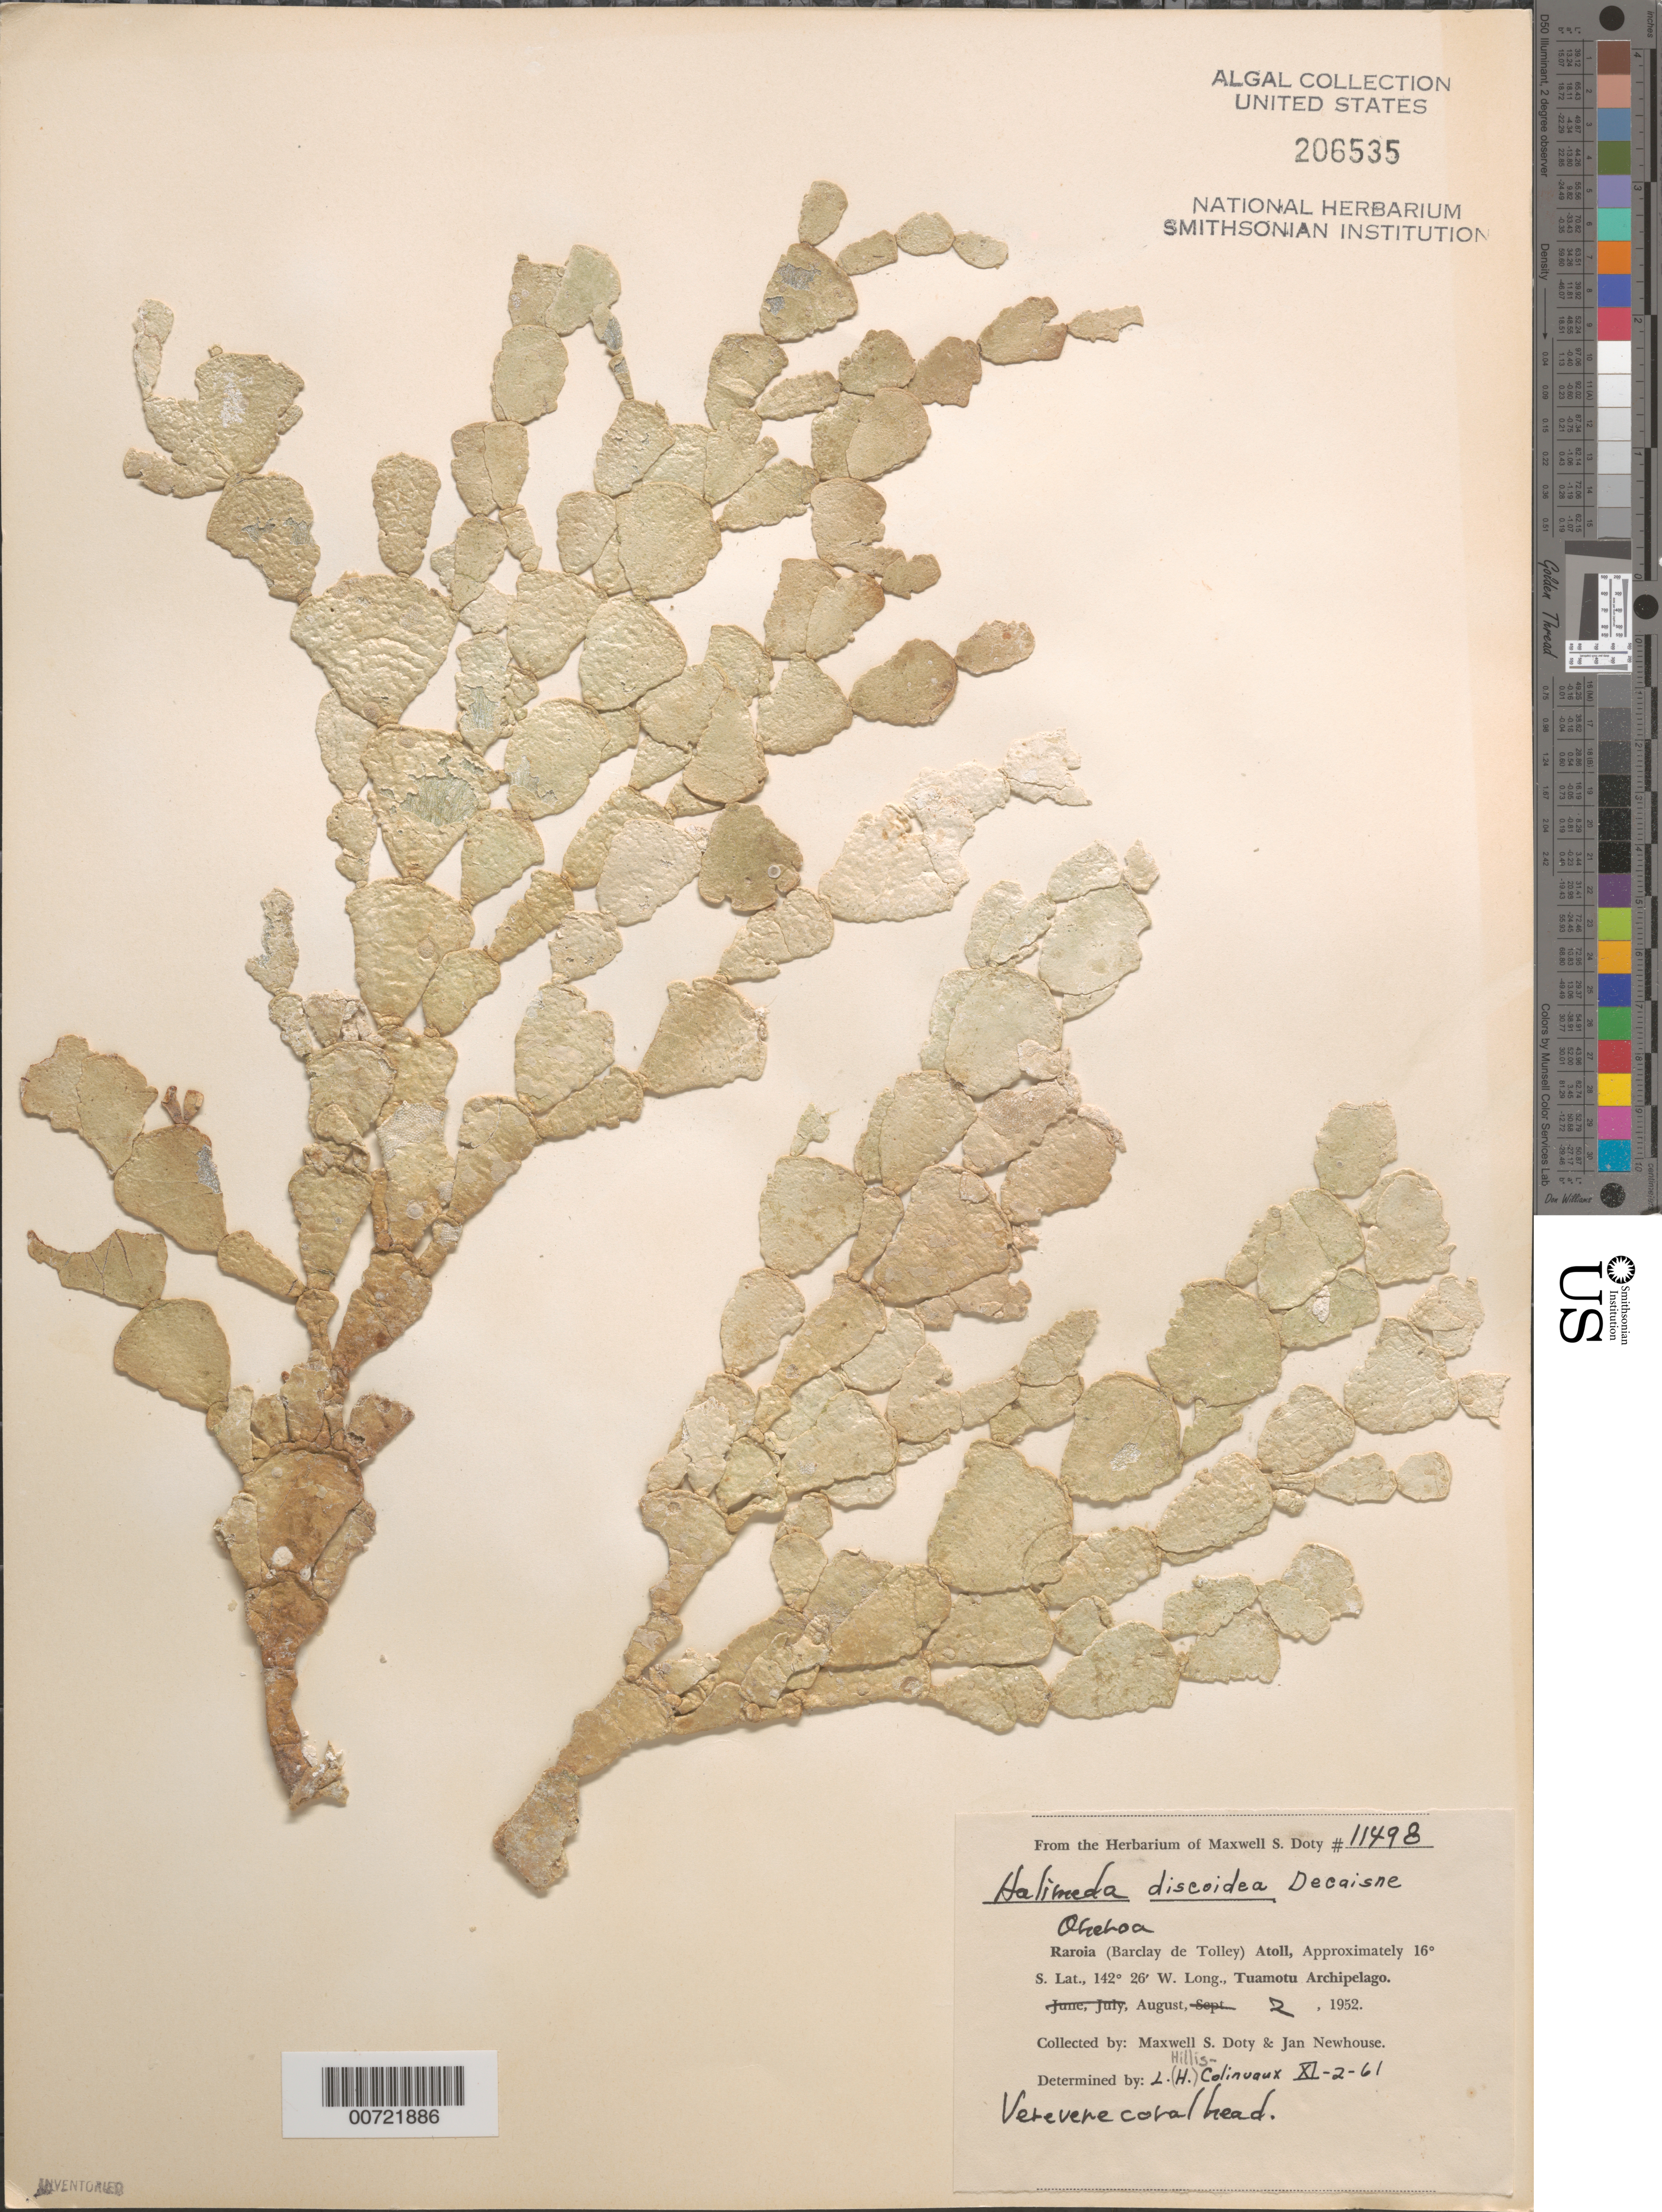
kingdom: Plantae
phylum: Chlorophyta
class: Ulvophyceae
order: Bryopsidales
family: Halimedaceae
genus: Halimeda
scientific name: Halimeda discoidea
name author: Decne.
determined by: Hillis-Colinvaux, L.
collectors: M. S. Doty & W. J. Newhouse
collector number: MSD 11498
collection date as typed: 02 Aug 1952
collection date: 1952-08-02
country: French Polynesia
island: Raroia Atoll (Barclay de Tolley Atoll)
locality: Oneroa (village), Verevere coral head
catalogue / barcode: US 206535